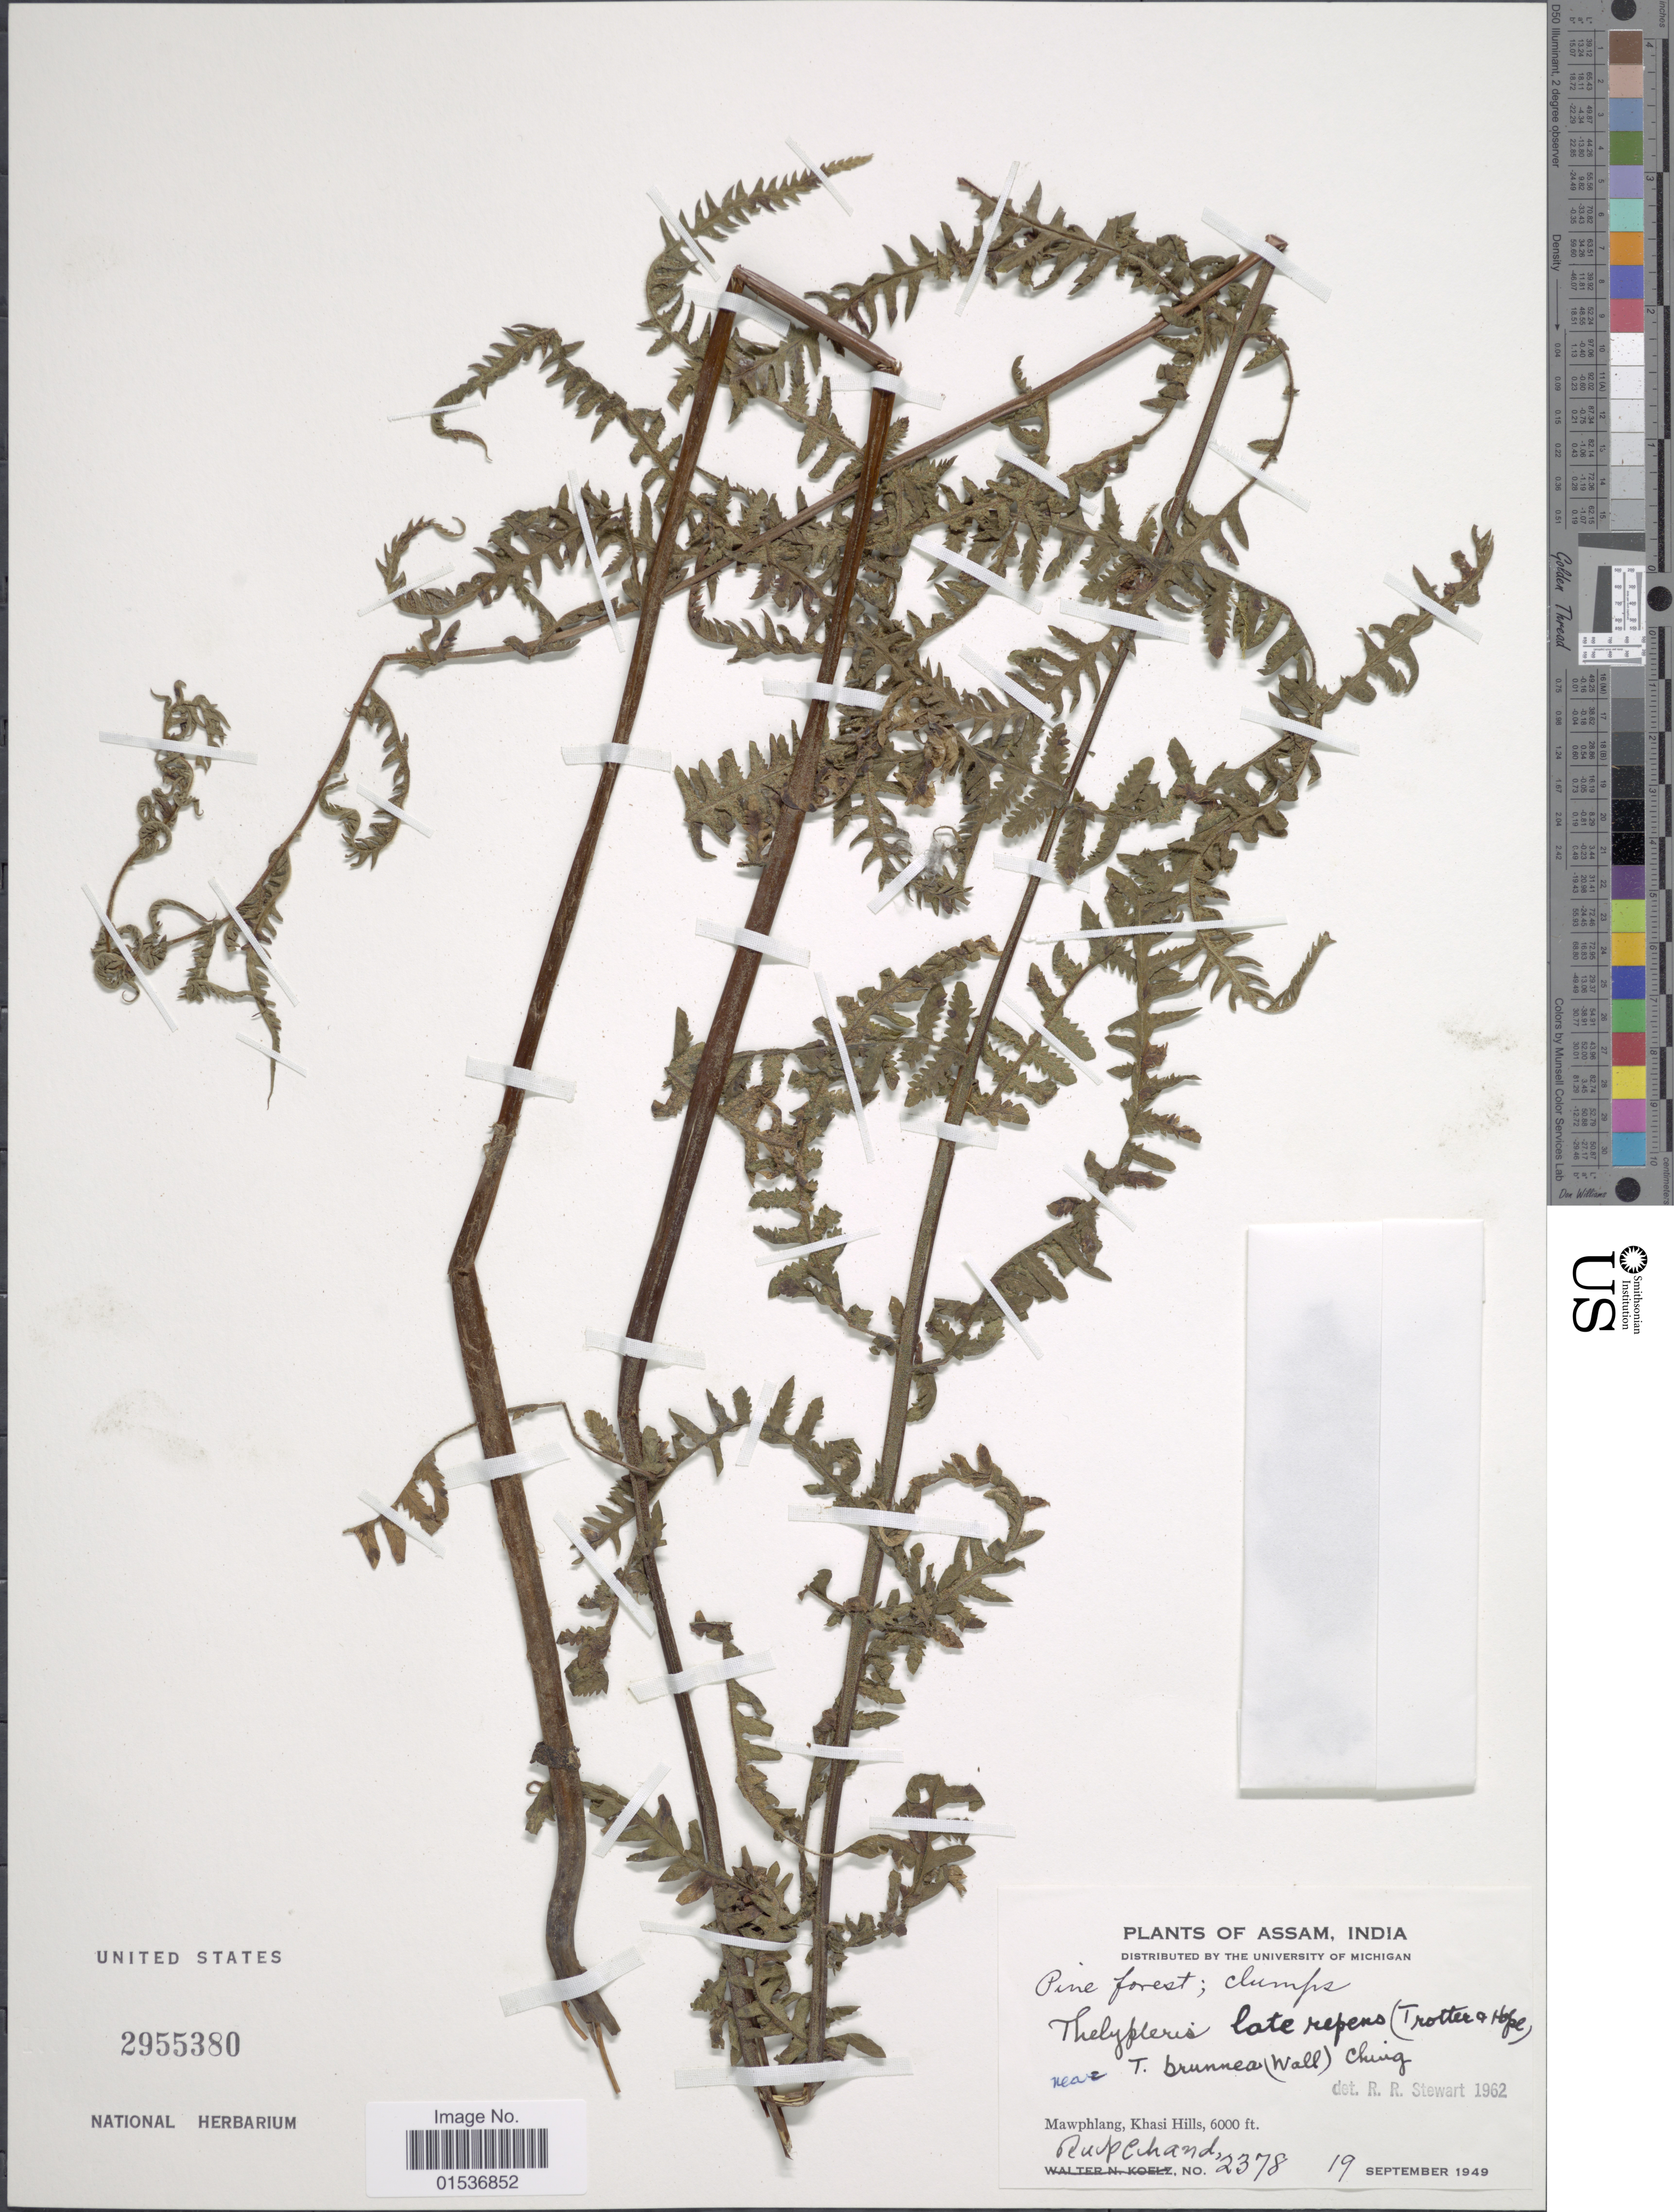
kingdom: Plantae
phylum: Tracheophyta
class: Polypodiopsida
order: Polypodiales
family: Thelypteridaceae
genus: Pseudophegopteris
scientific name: Pseudophegopteris pyrrhorachis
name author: (Kunze) Ching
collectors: T. R. Chand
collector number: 2378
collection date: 1949-09-19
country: India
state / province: Meghalaya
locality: Assam, India. Mawphlang, Khasi Hills.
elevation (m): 1829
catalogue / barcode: US 2955380